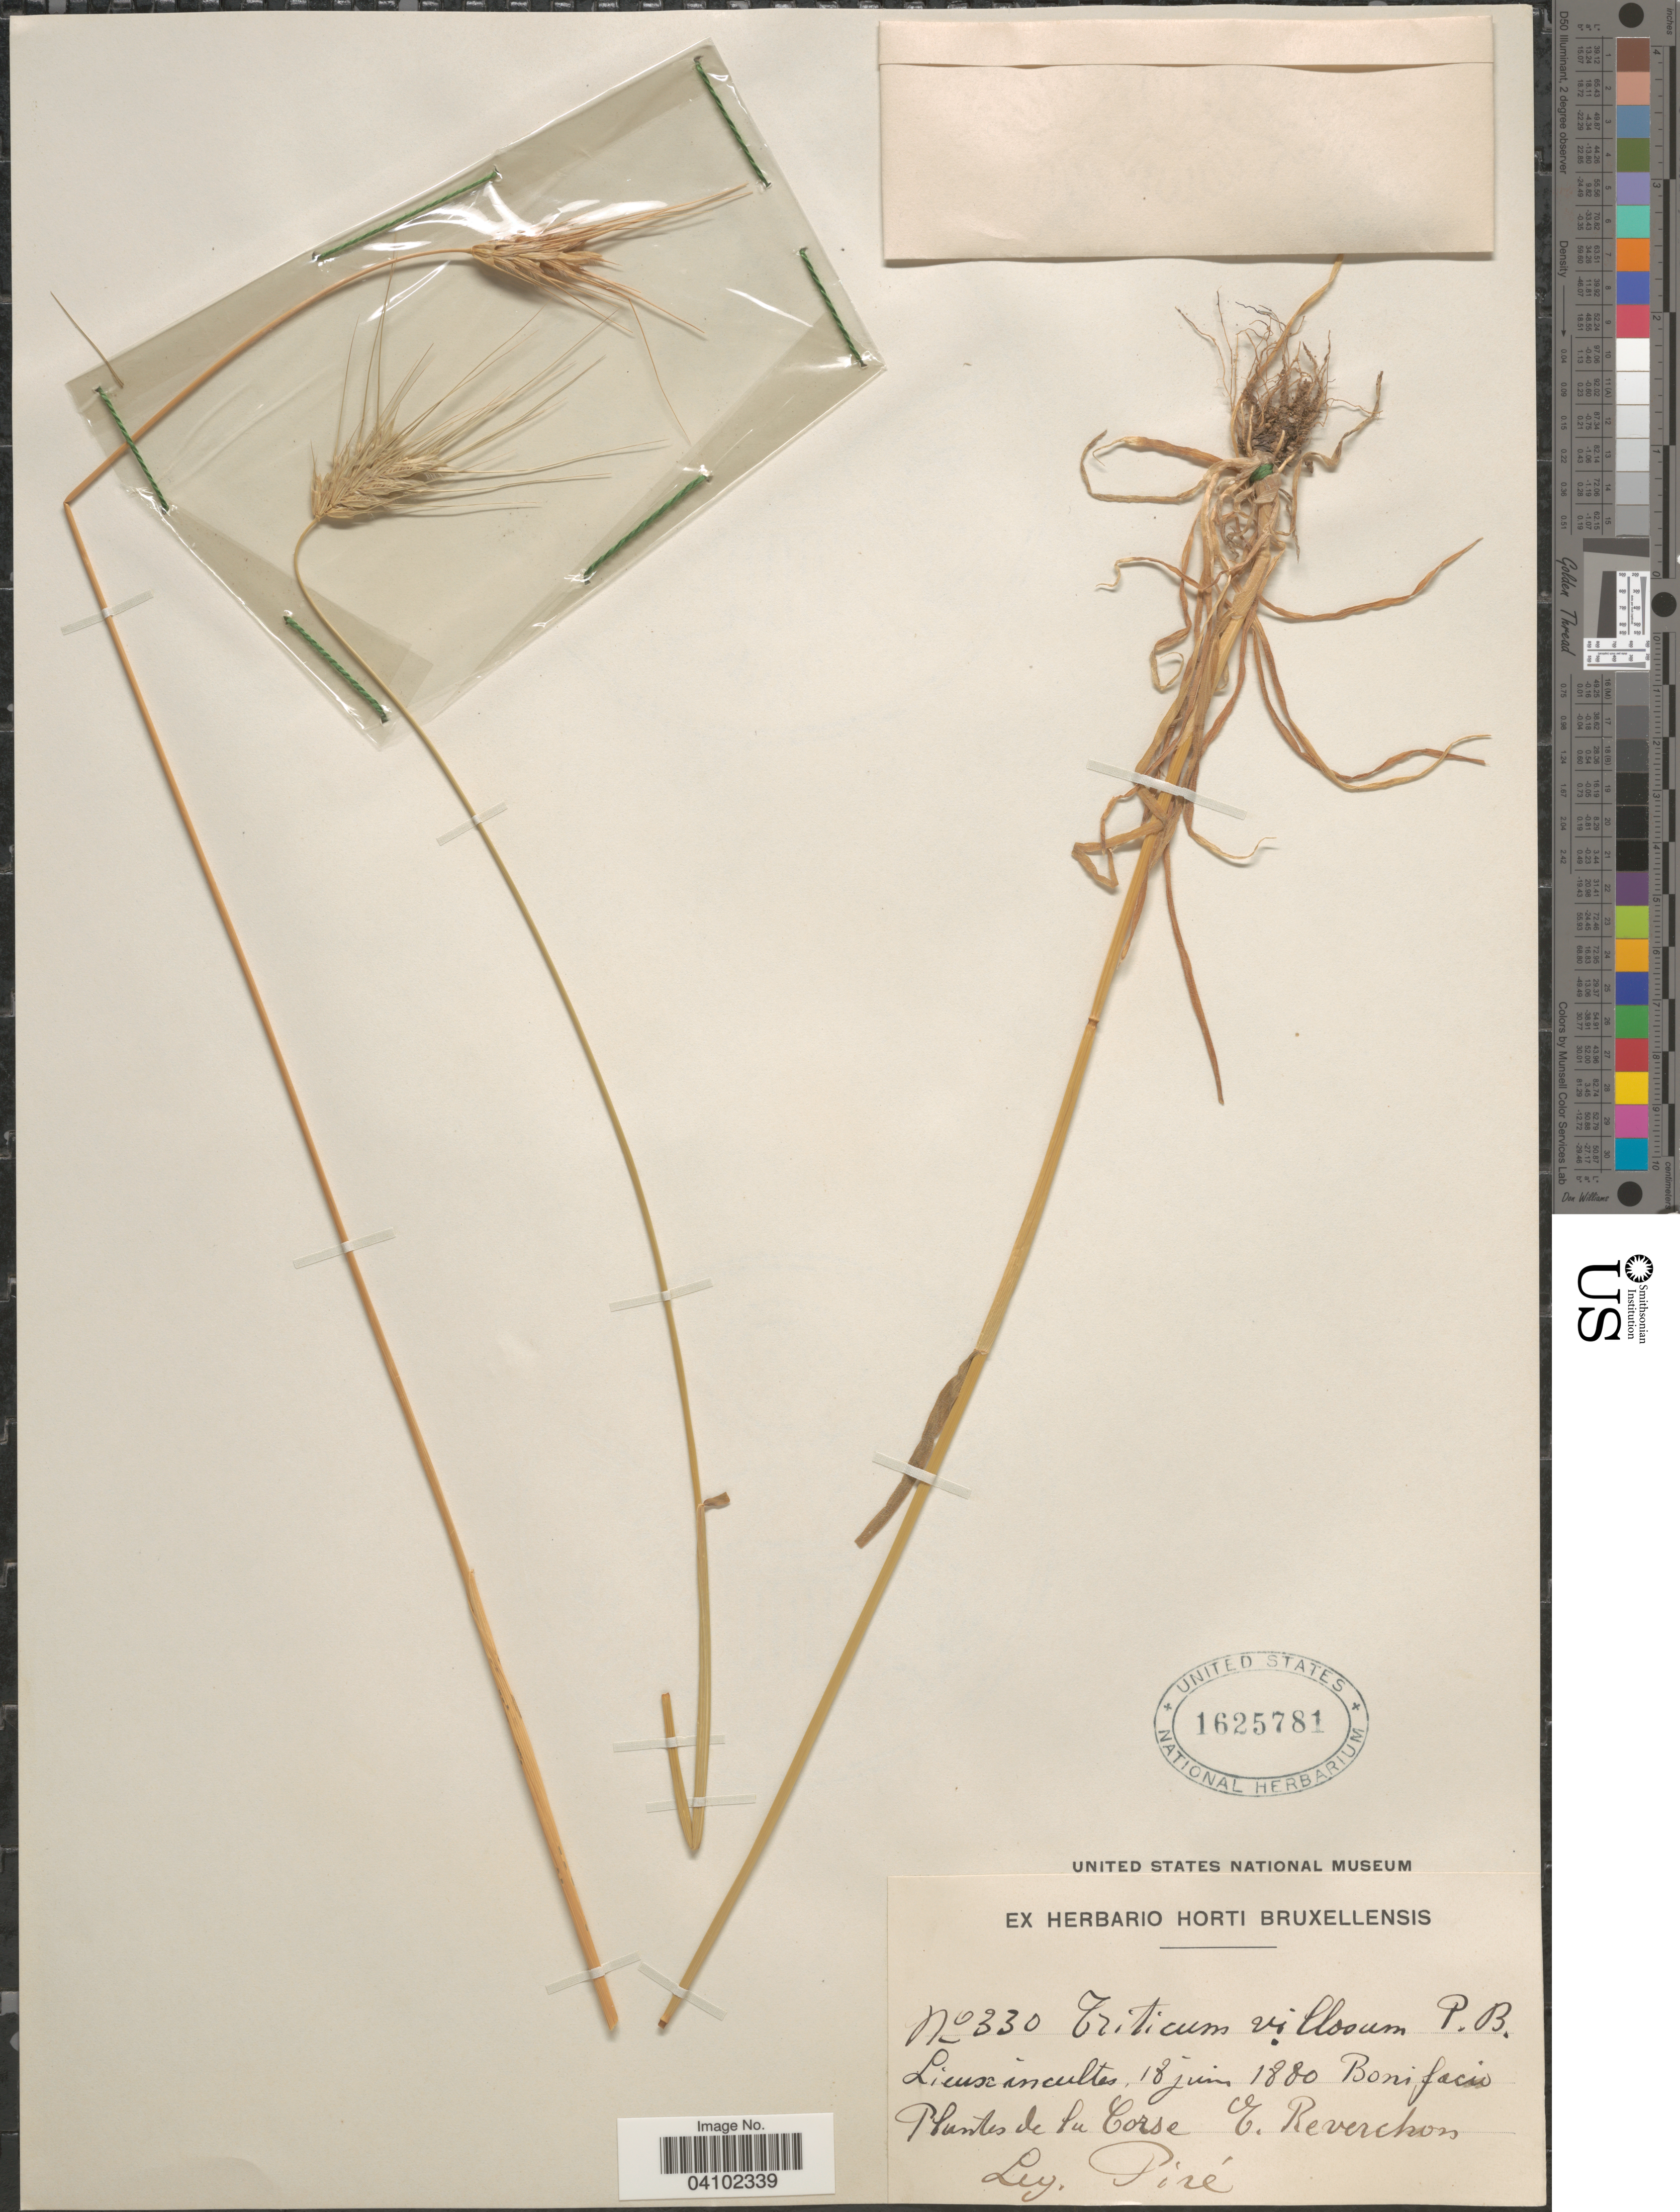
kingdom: Plantae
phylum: Tracheophyta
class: Liliopsida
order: Poales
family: Poaceae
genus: Dasypyrum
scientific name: Dasypyrum villosum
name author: (L.) Candargy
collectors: Piré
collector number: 330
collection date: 1880-06-18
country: France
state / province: Corsica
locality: Bonifacio. Corse.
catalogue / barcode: US 1625781